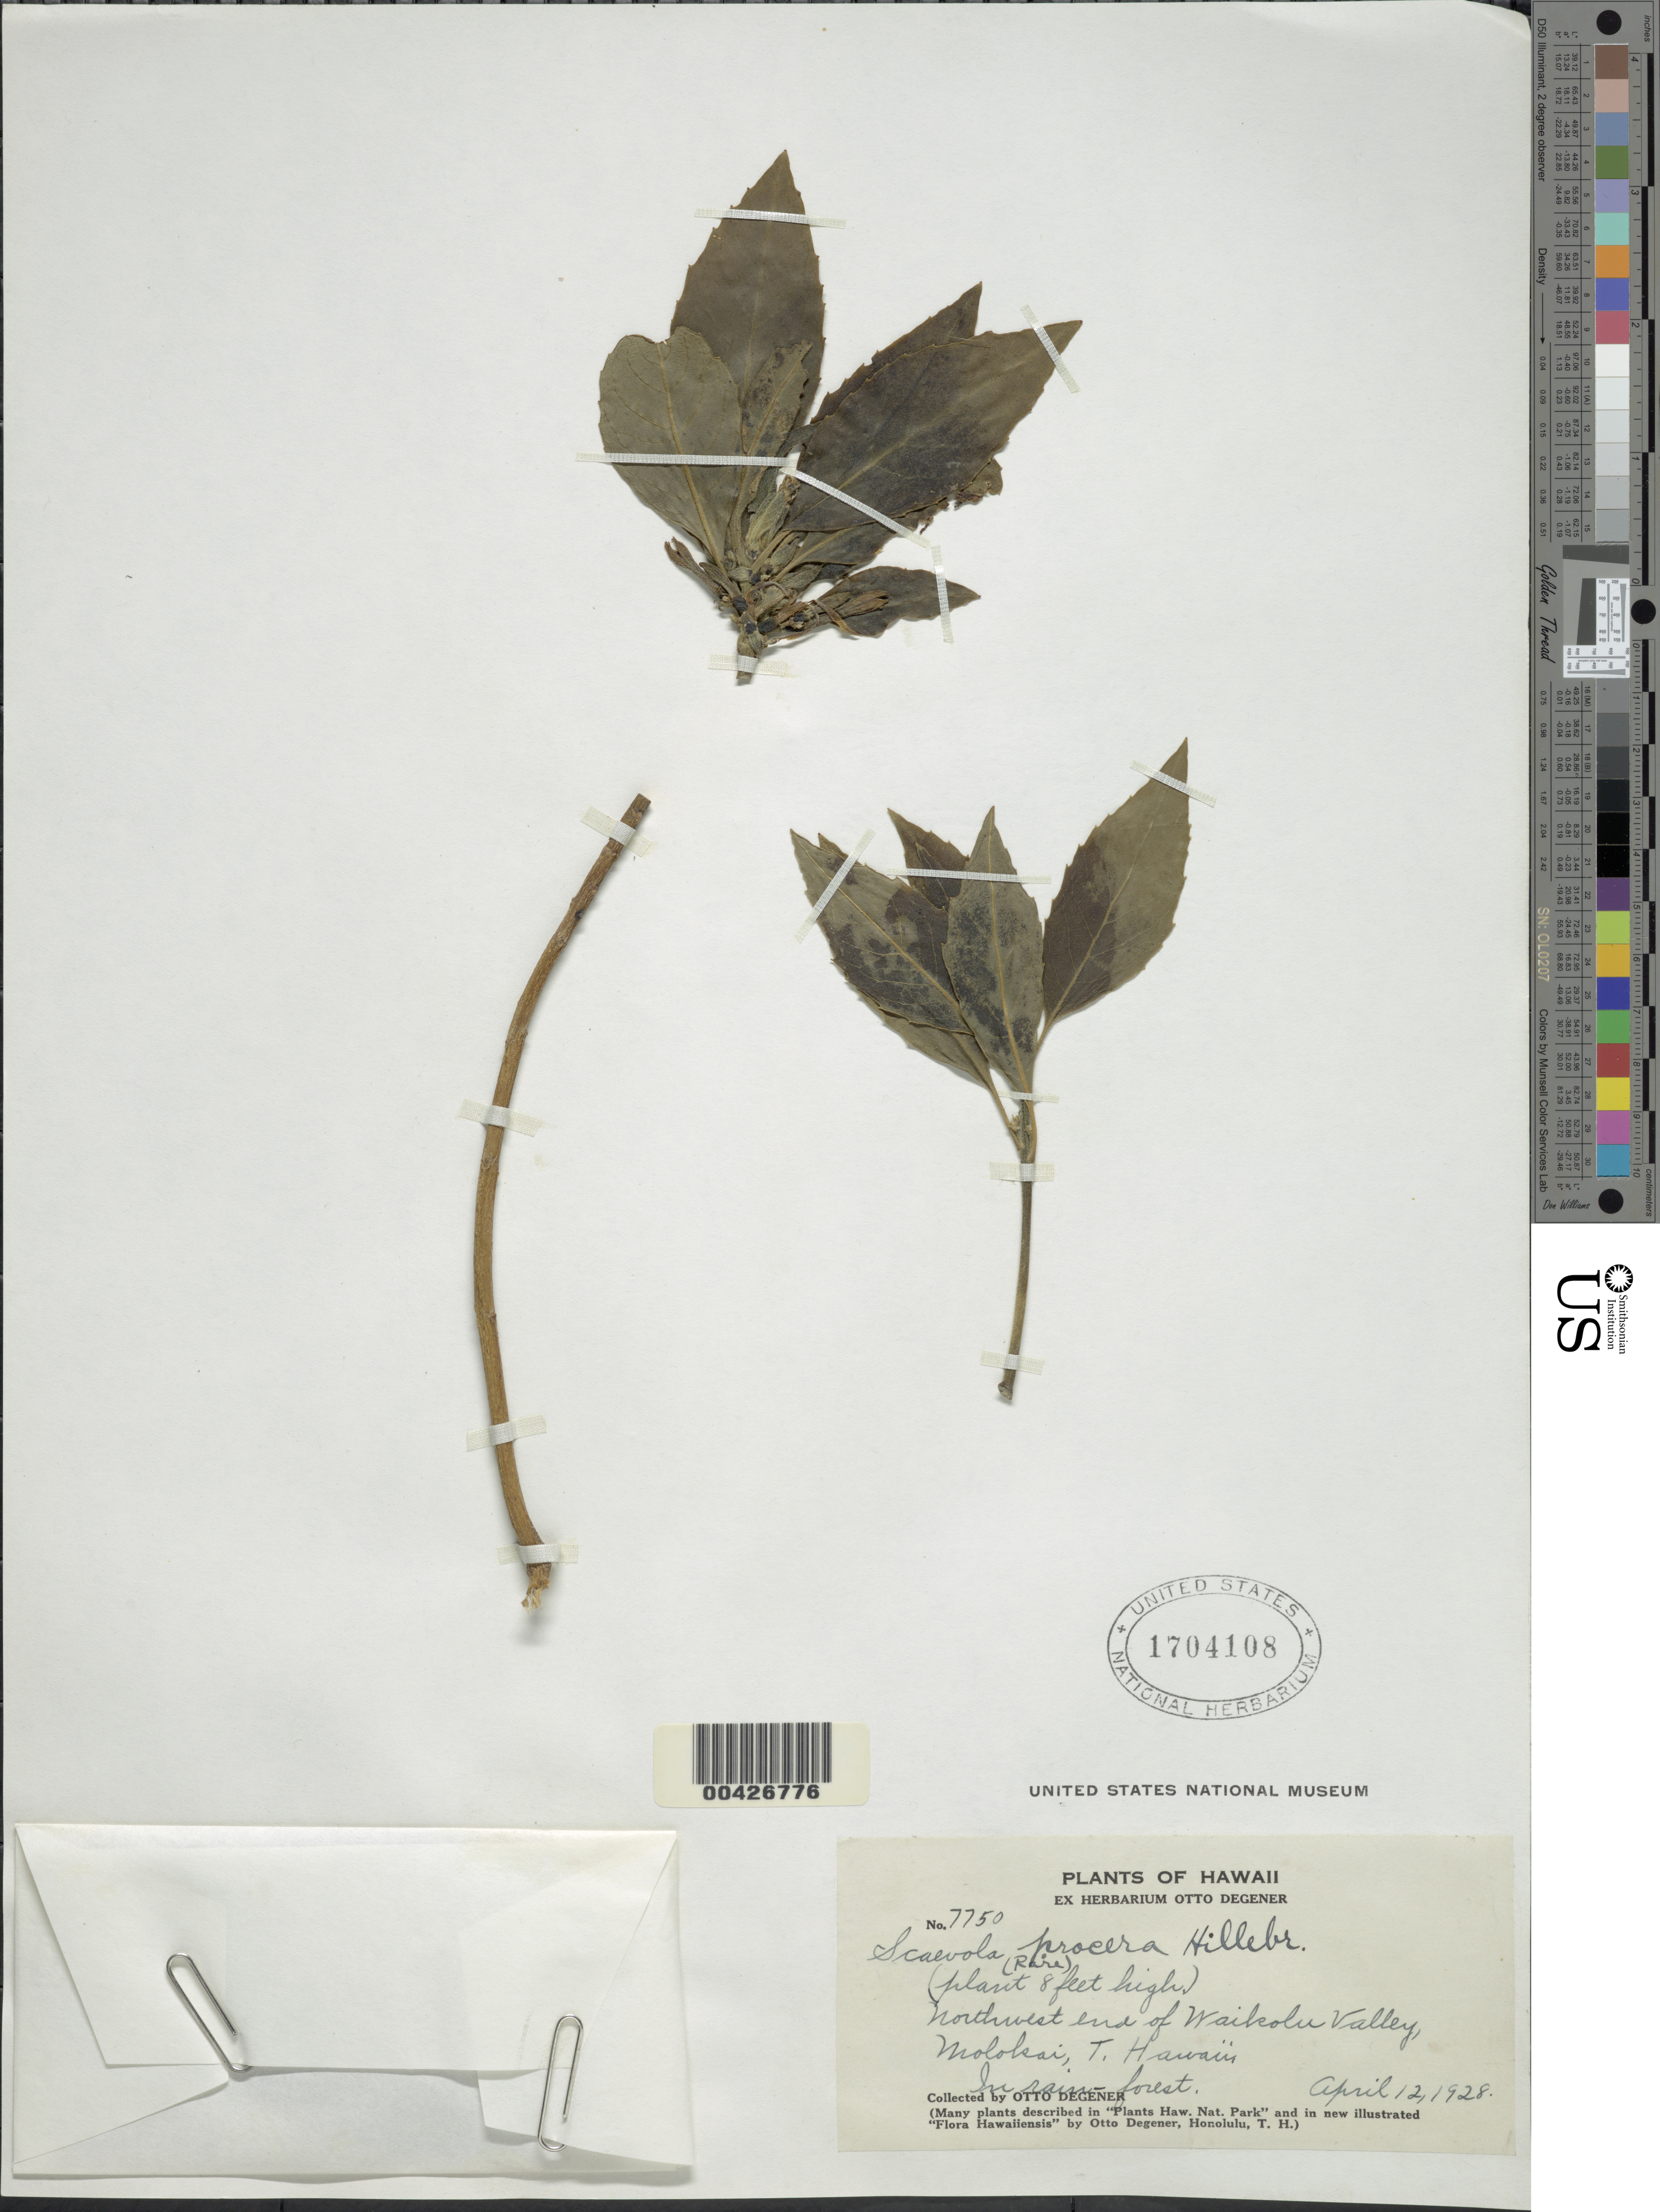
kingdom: Plantae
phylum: Tracheophyta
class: Magnoliopsida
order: Asterales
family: Goodeniaceae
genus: Scaevola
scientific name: Scaevola procera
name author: Hillebr.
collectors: O. Degener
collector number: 7750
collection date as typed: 12 Apr 1928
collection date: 1928-04-12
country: United States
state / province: Hawaii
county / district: Maui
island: Moloka'i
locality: Northwest end of Waikolu Valley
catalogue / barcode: US 1704108